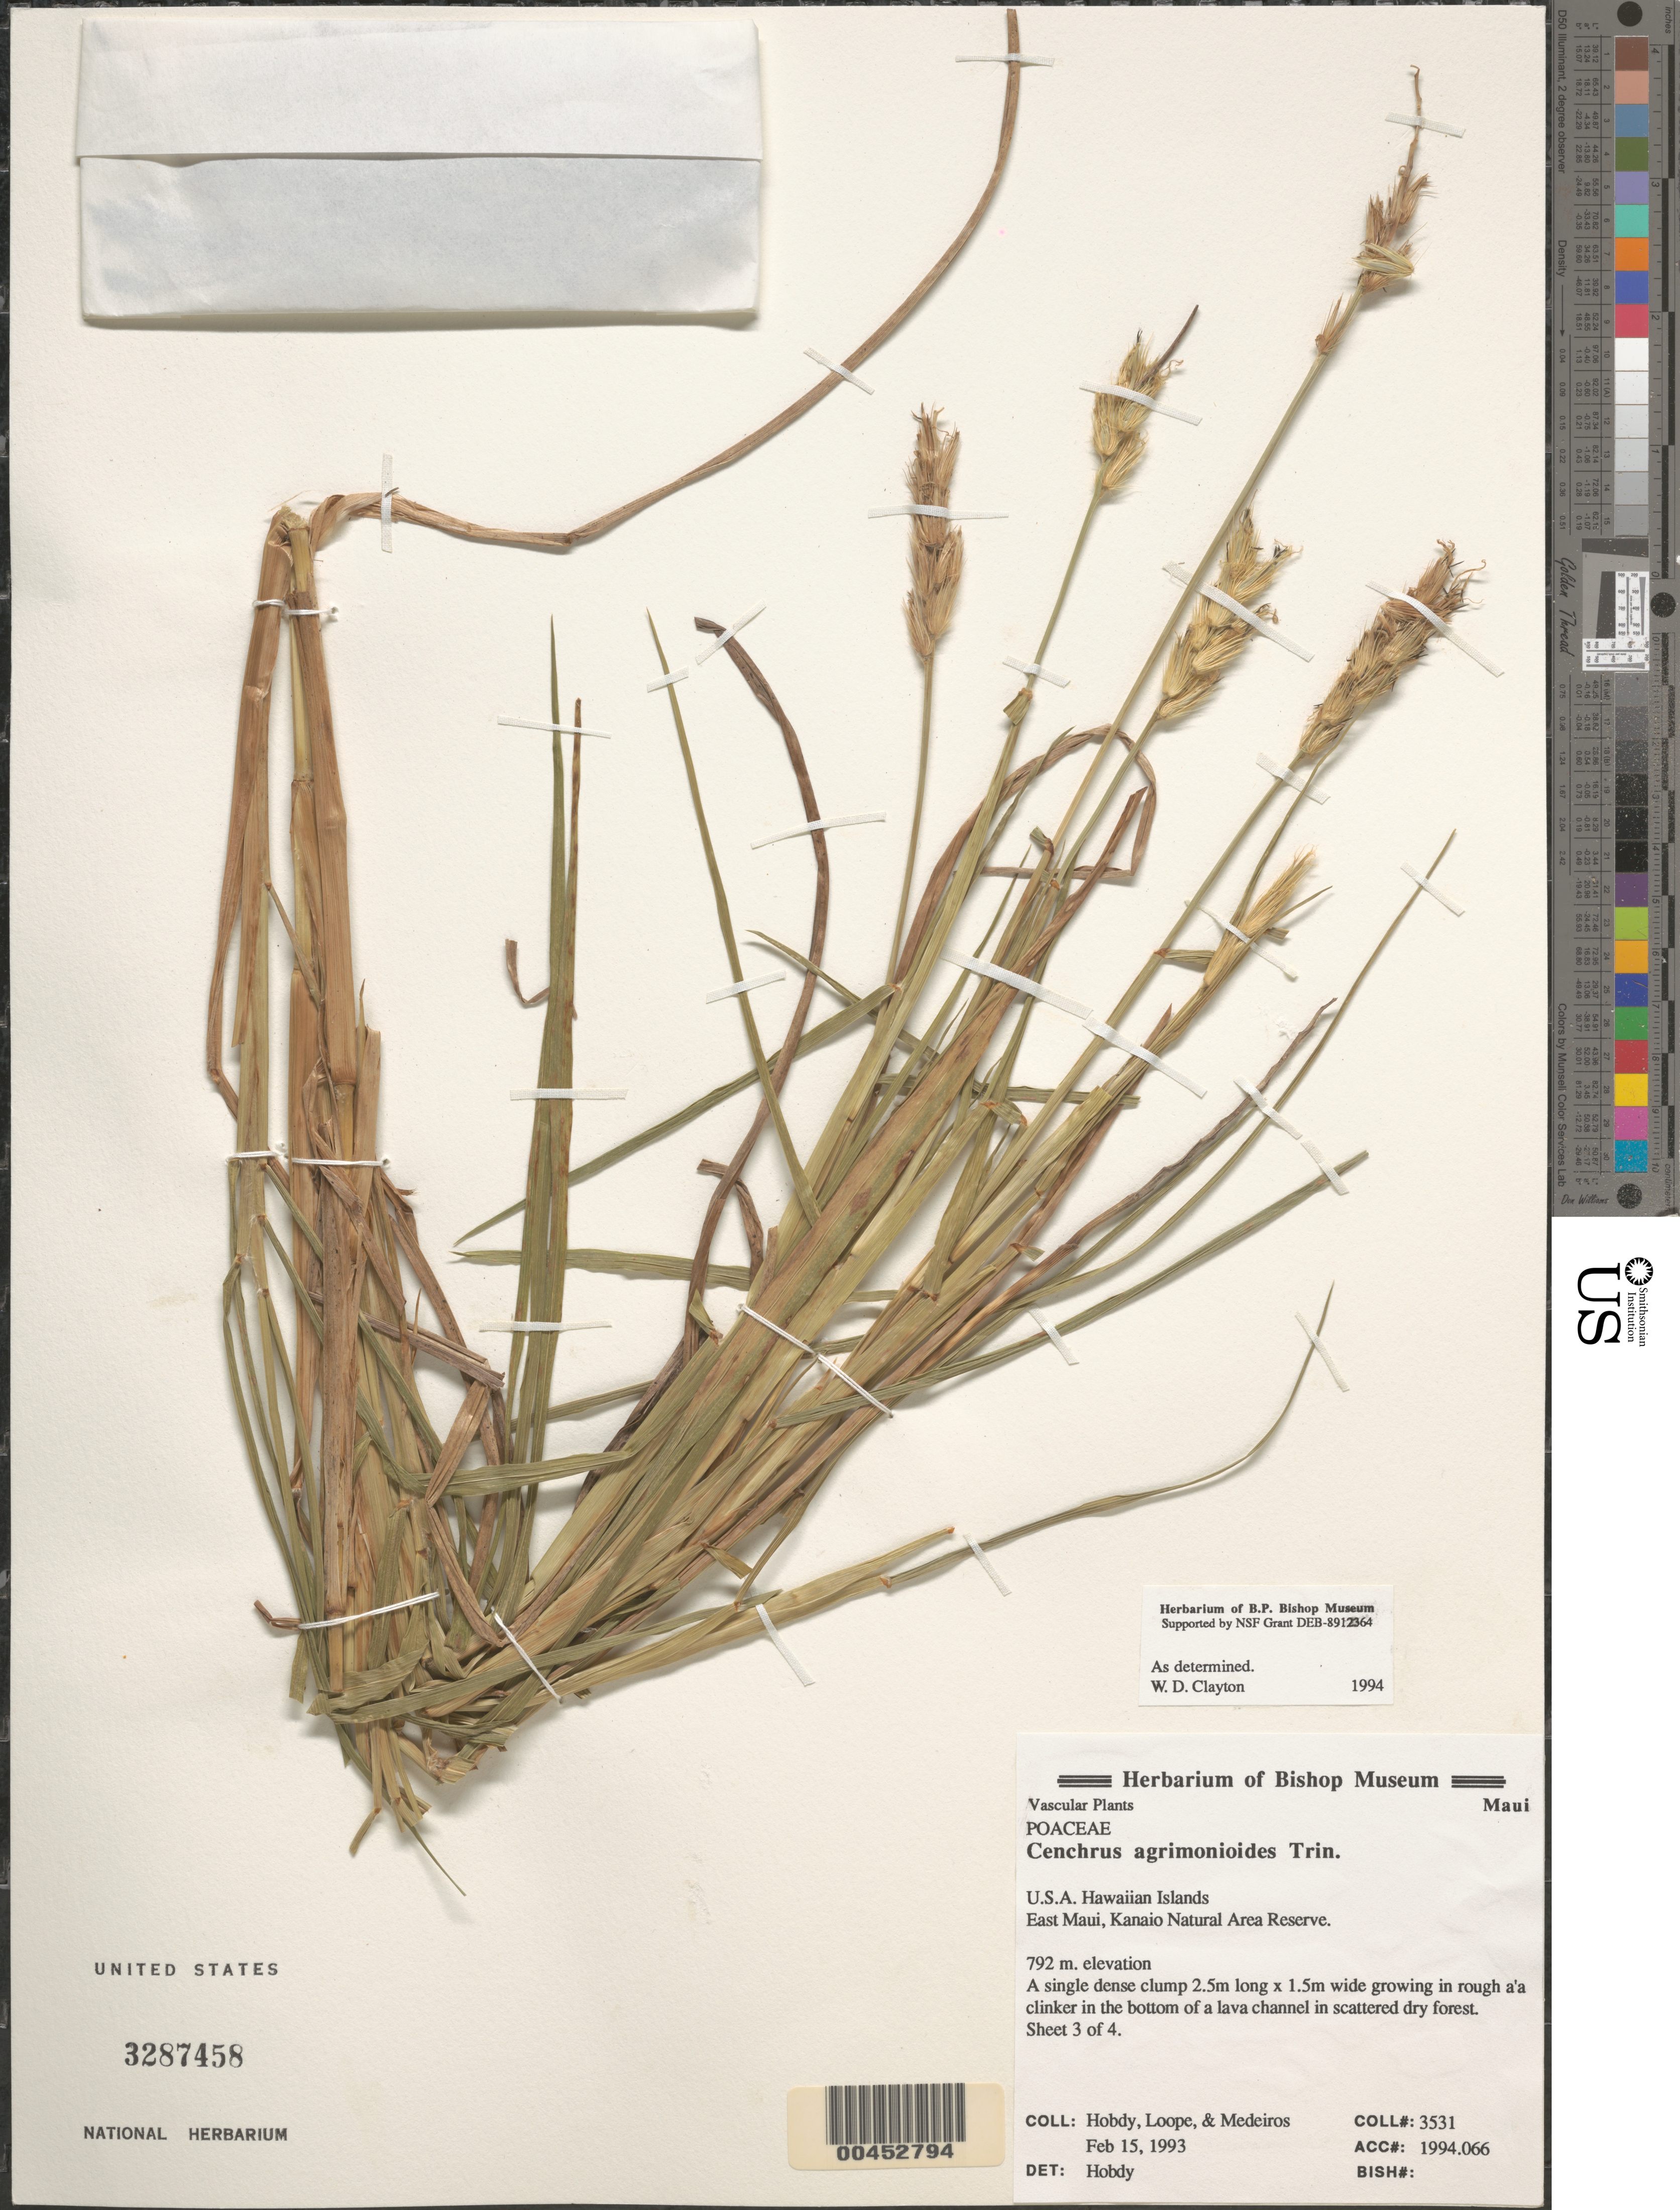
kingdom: Plantae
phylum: Tracheophyta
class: Liliopsida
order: Poales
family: Poaceae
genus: Cenchrus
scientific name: Cenchrus agrimonioides var. agrimonioides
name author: Trin.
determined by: Clayton, W. D.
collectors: R. Hobdy, -. Loope & -. Medeiros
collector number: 3531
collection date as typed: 15 Feb 1993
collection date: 1993-02-15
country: United States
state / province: Hawaii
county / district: Maui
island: Maui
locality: E Maui, Kanaio Natural Area Reserve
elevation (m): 792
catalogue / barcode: US 3287458